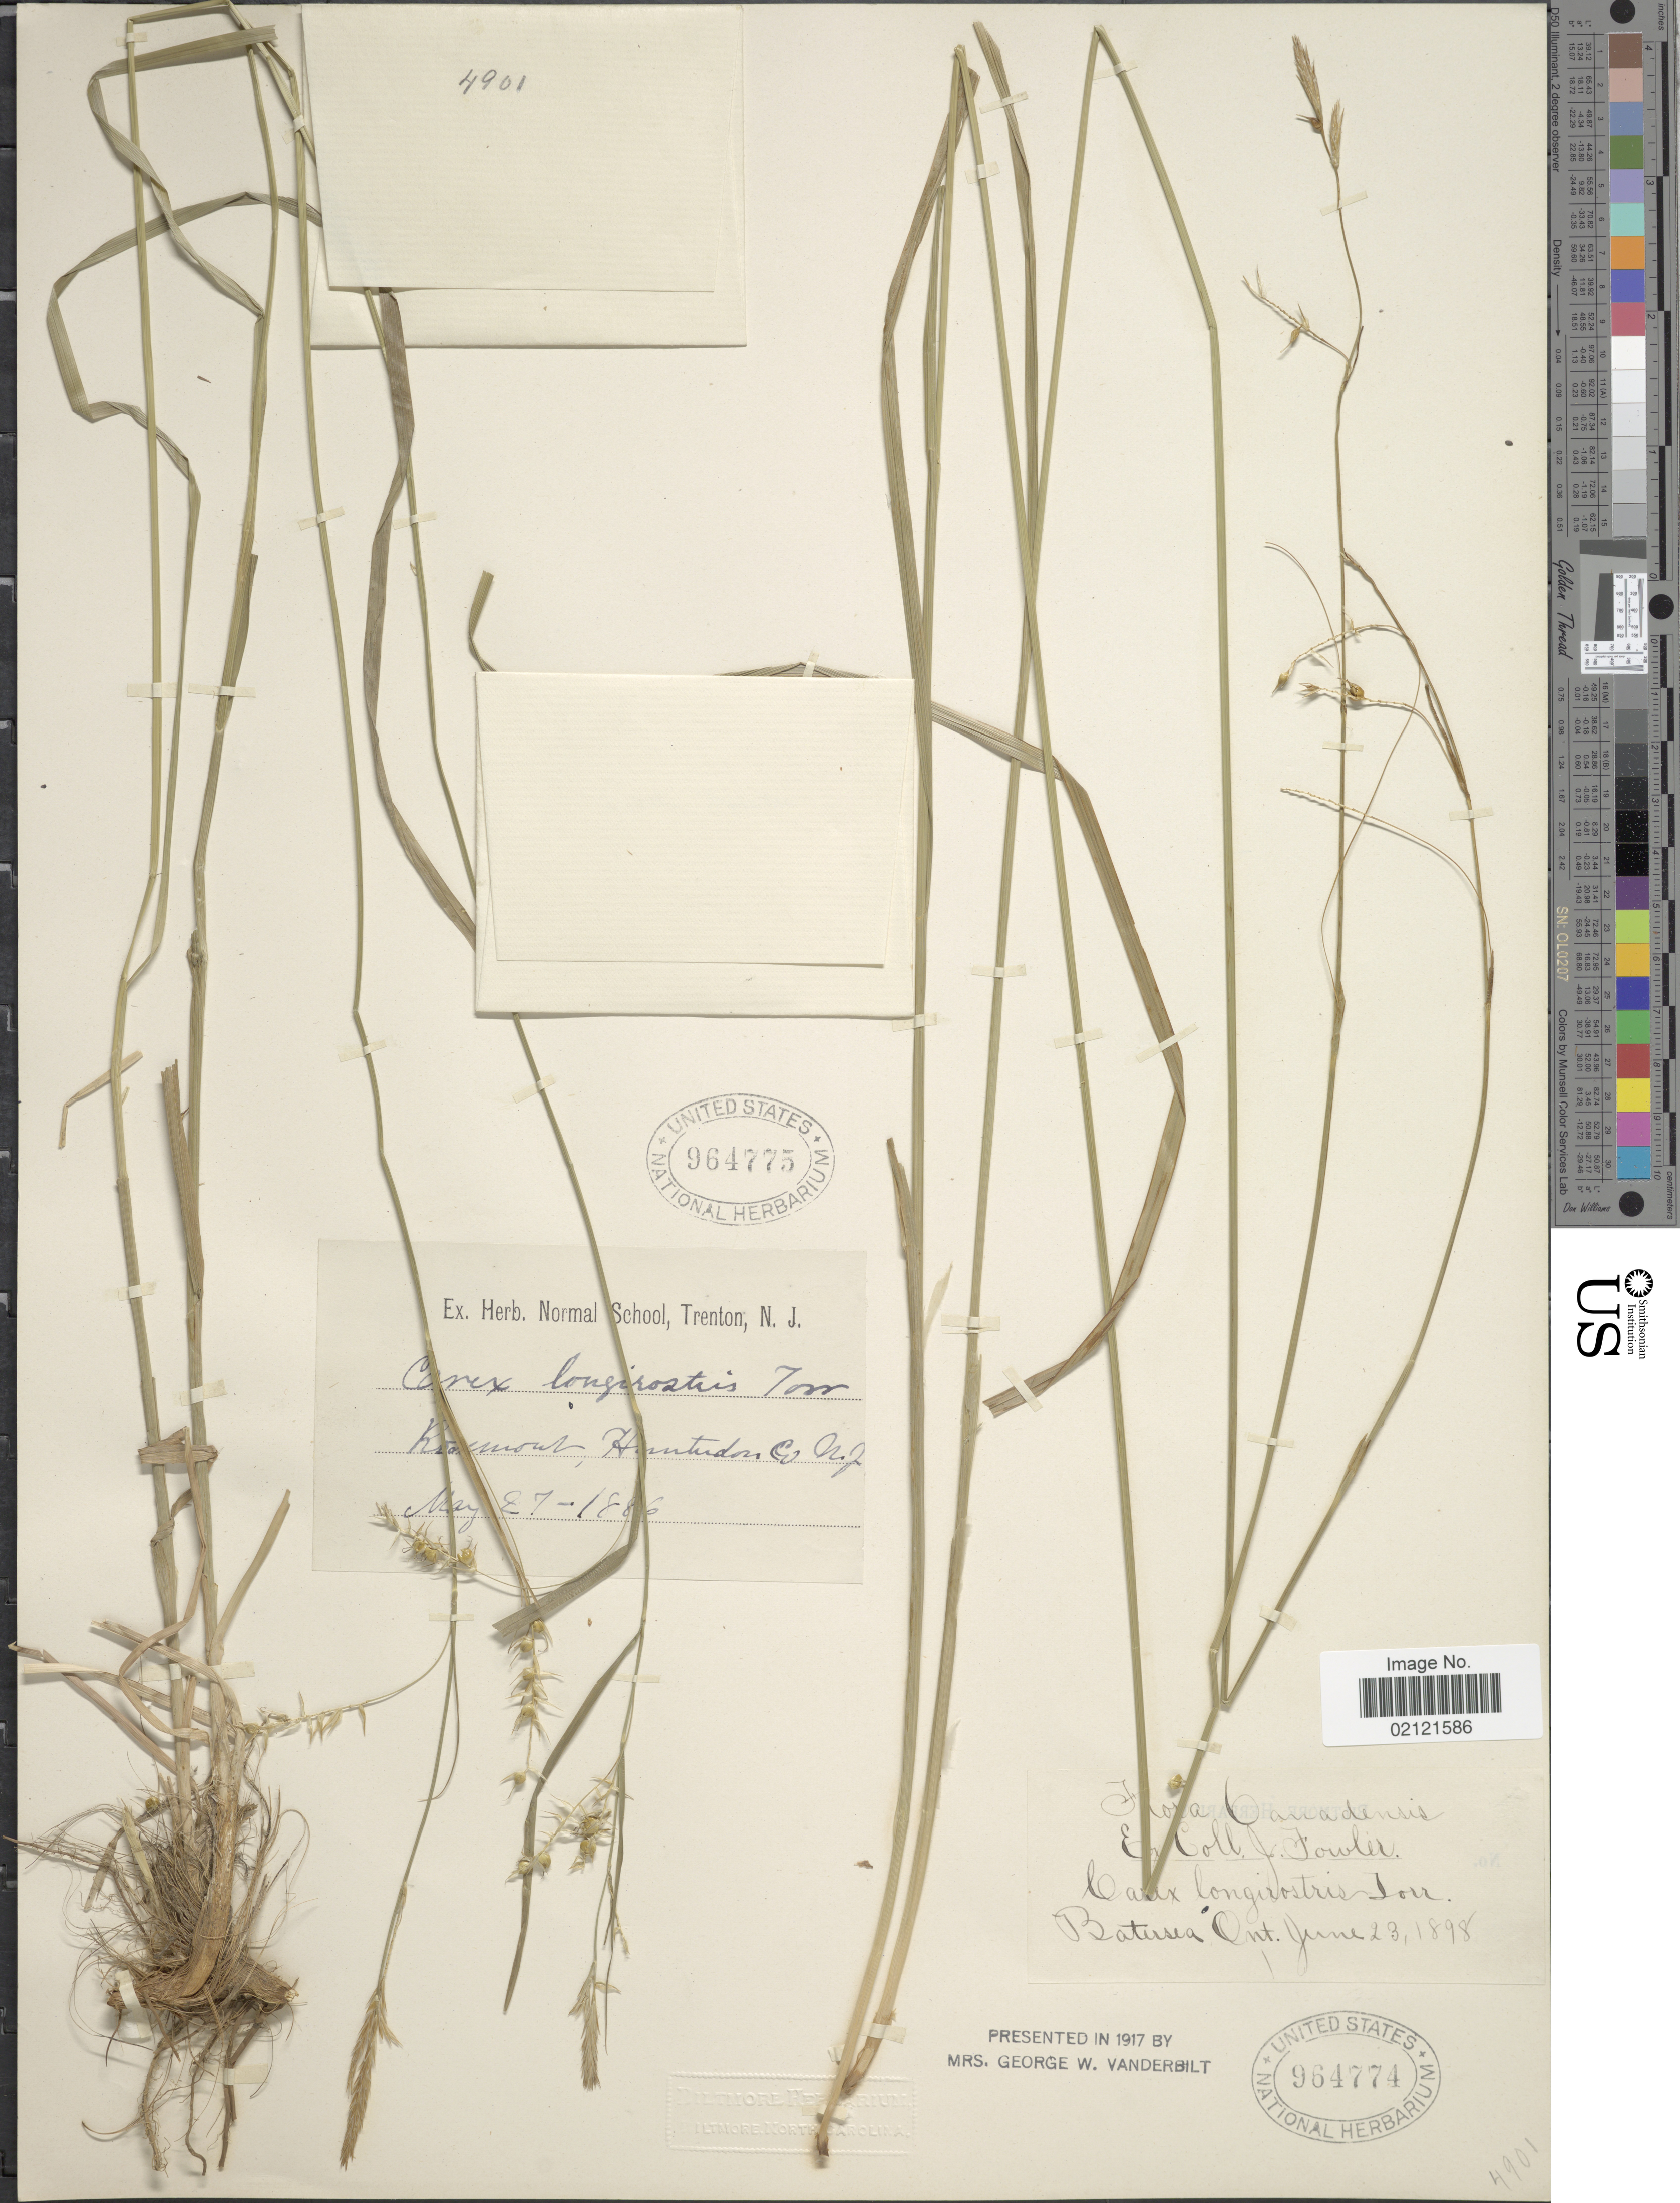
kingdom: Plantae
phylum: Tracheophyta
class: Liliopsida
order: Poales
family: Cyperaceae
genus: Carex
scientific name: Carex sprengelii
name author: Dewey ex Spreng.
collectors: ex herb. Normal School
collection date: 1886-05-27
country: United States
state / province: New Jersey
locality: Redmount, Hunterdon Co., N. J.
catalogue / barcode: US 964775